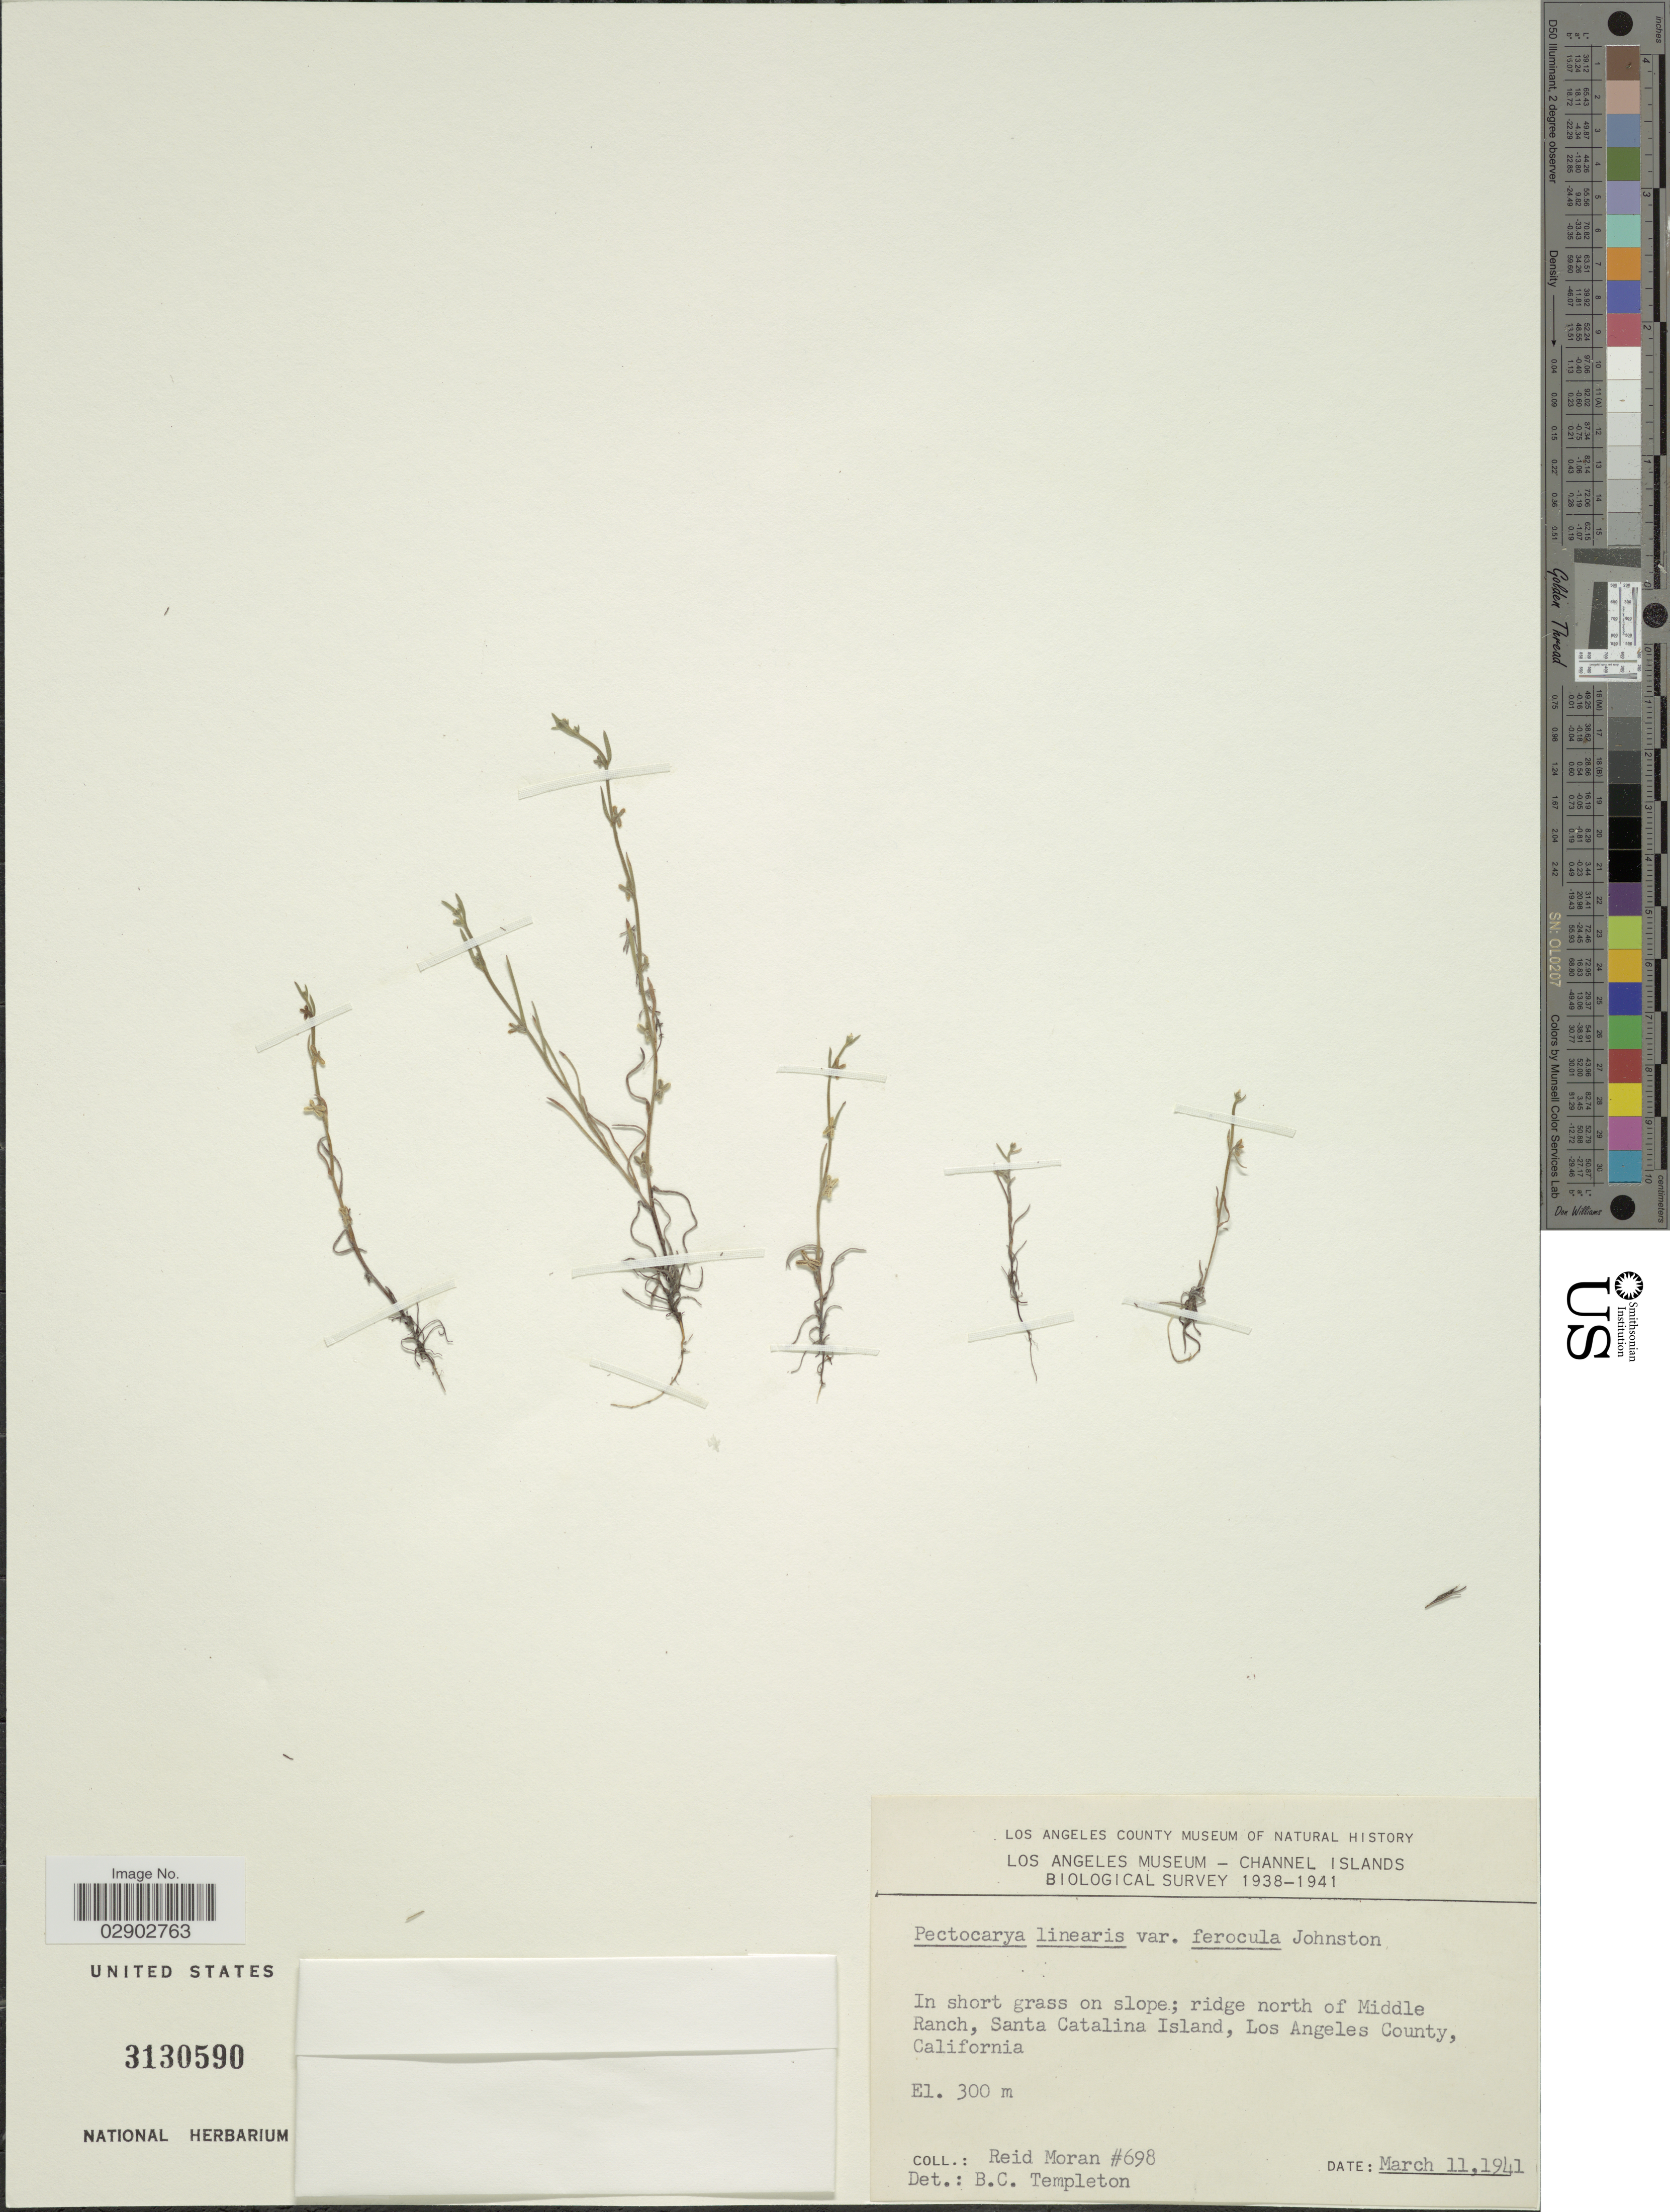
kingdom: Plantae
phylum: Tracheophyta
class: Magnoliopsida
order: Boraginales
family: Boraginaceae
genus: Pectocarya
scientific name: Pectocarya penicillata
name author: Hook. & Arn.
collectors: R. Moran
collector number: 698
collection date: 1941-03-11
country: United States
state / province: California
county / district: Los Angeles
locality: Ridge north of Middle Ranch, Santa Catalina Island, Los Angeles County.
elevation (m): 300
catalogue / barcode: US 3130590